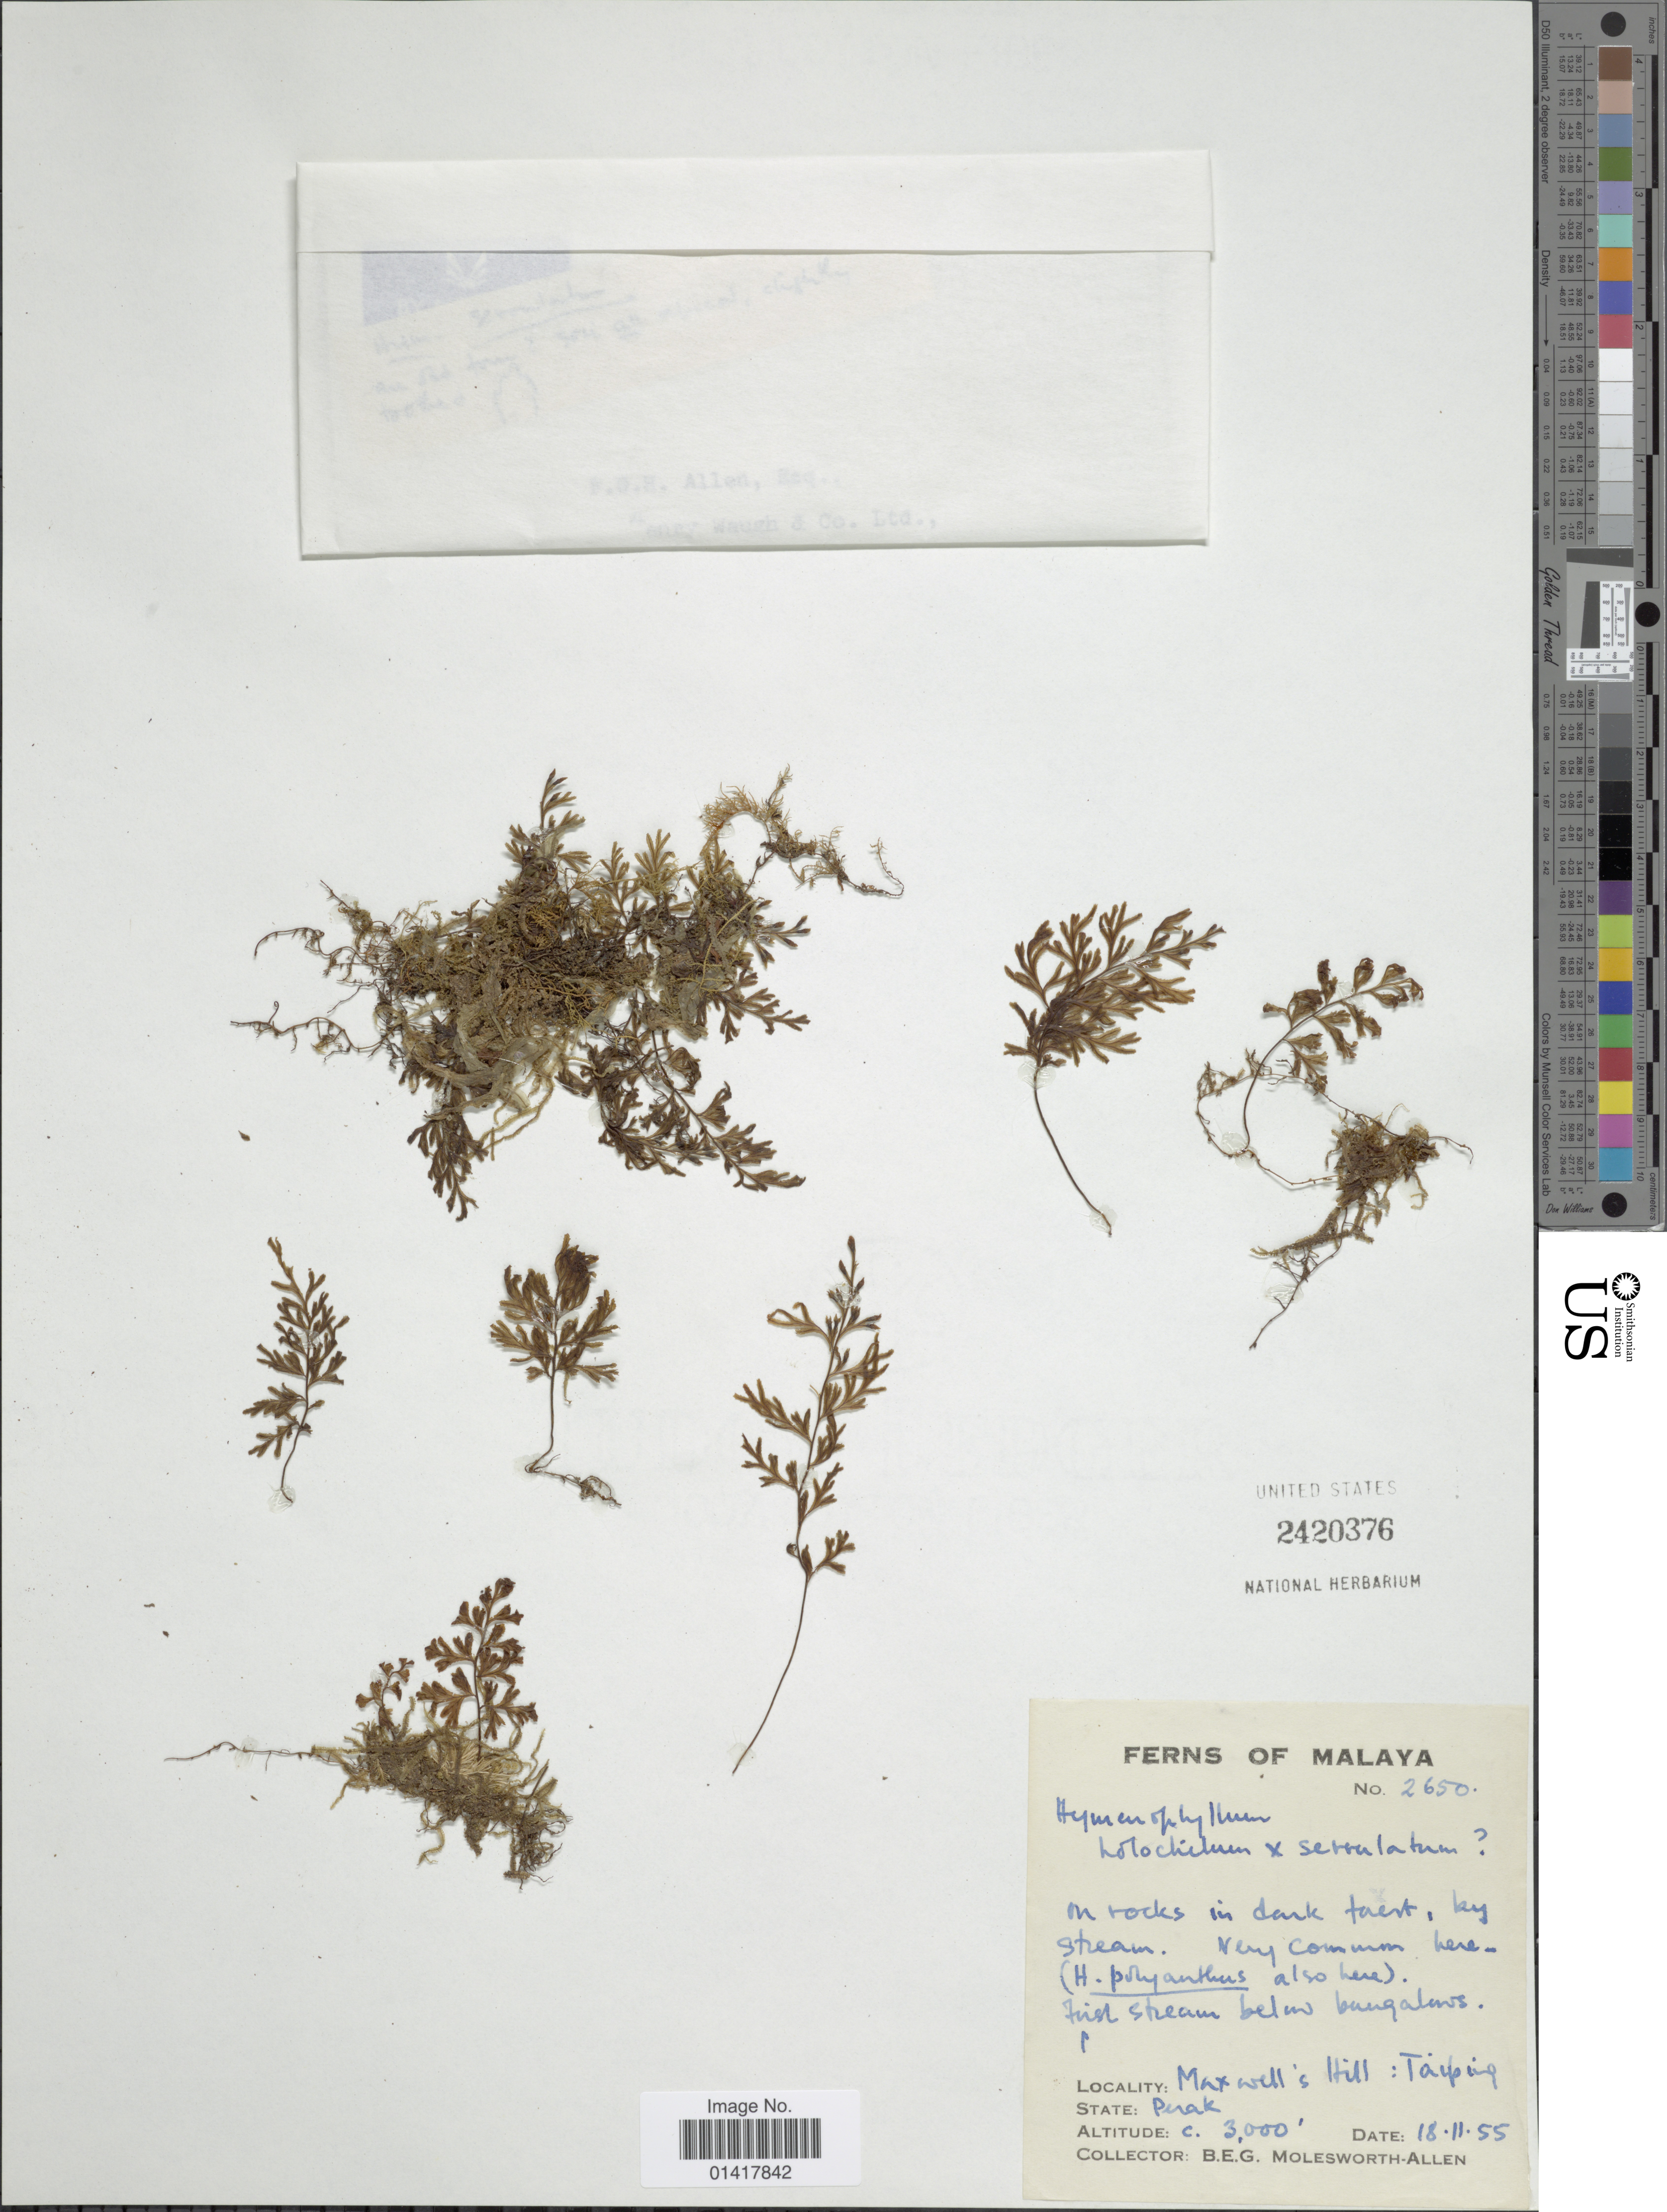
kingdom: Plantae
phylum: Tracheophyta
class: Polypodiopsida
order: Hymenophyllales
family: Hymenophyllaceae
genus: Hymenophyllum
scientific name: Hymenophyllum holochilum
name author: (Bosch) C. Chr.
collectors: B. E. G. Molesworth-Allen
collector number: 2650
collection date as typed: Transcribed d/m/y: 18/11/55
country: Malaysia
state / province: Perak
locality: Maxwell's Hill: Taiping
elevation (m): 914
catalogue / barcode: US 2420376